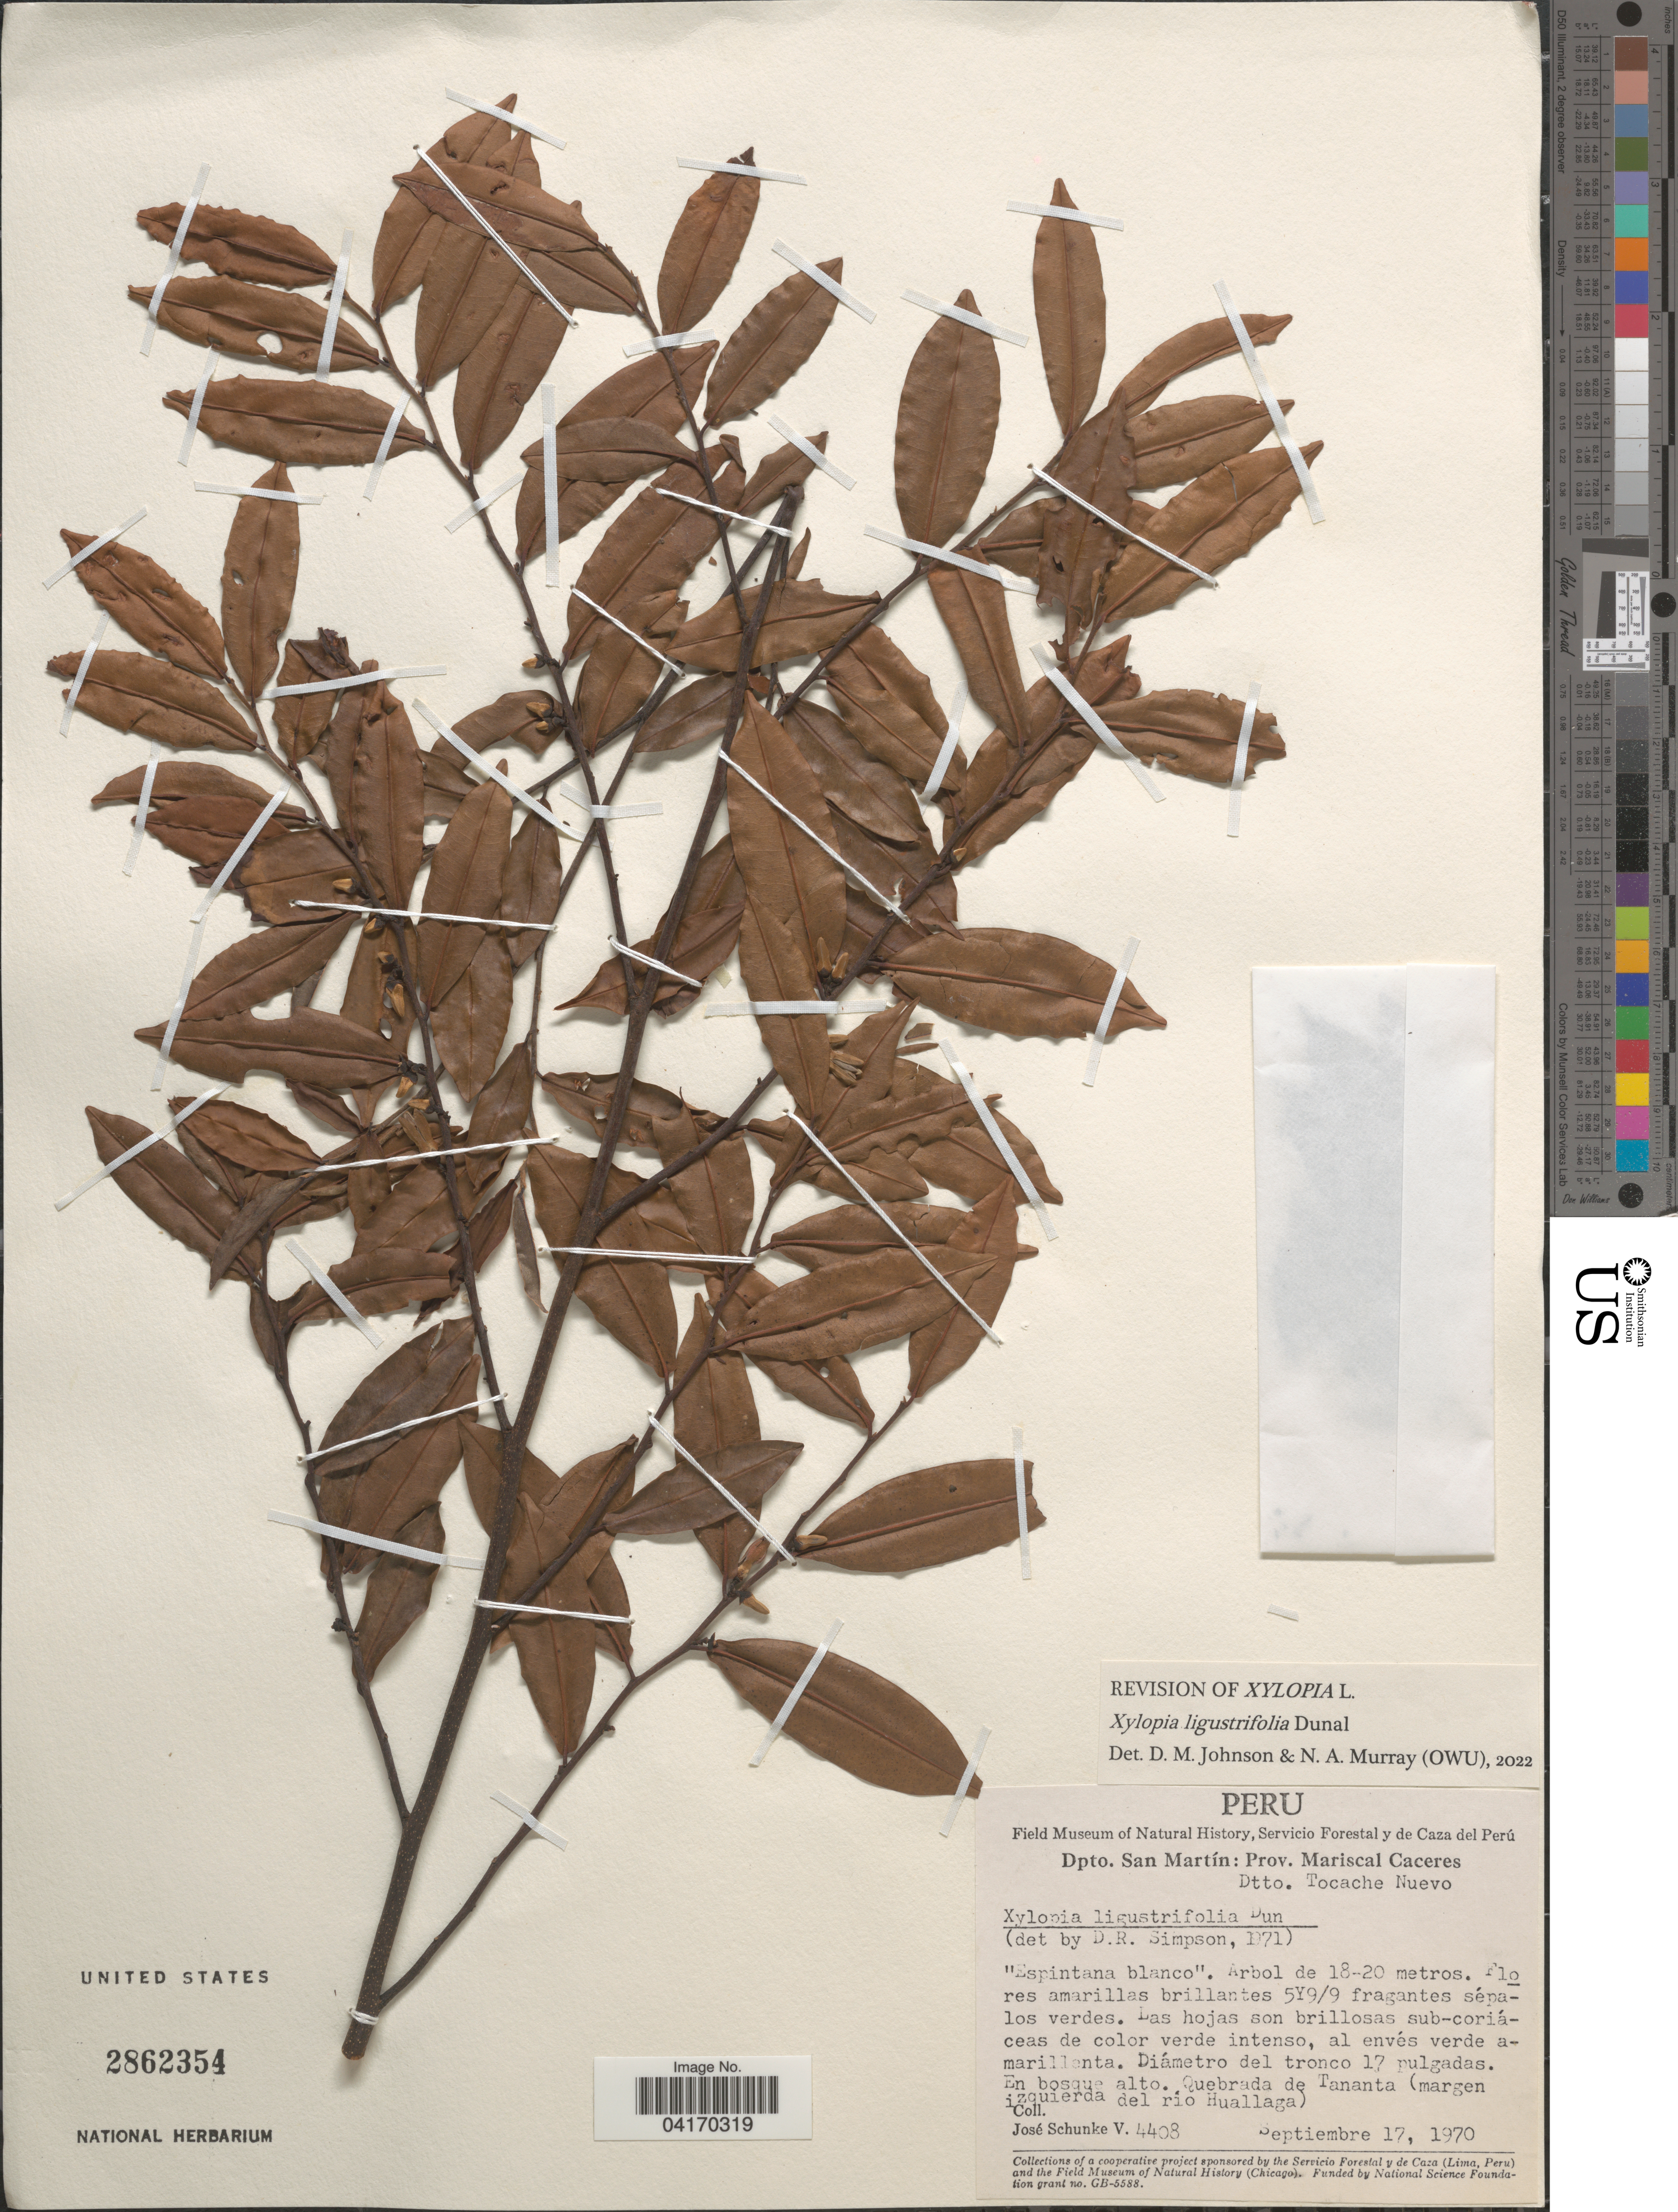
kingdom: Plantae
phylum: Tracheophyta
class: Magnoliopsida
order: Magnoliales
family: Annonaceae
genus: Xylopia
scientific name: Xylopia ligustrifolia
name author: Dunal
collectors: J. Schunke Vigo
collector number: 4408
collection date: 1970-09-17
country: Peru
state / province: San Martin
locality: Dpto. San Martín: Prov. Mariscal Caceres. Dtto. Tocache Nuevo. En bosque alto. Quebrada de Tananta (margen izquierda del rio Huallaga).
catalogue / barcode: US 2862354